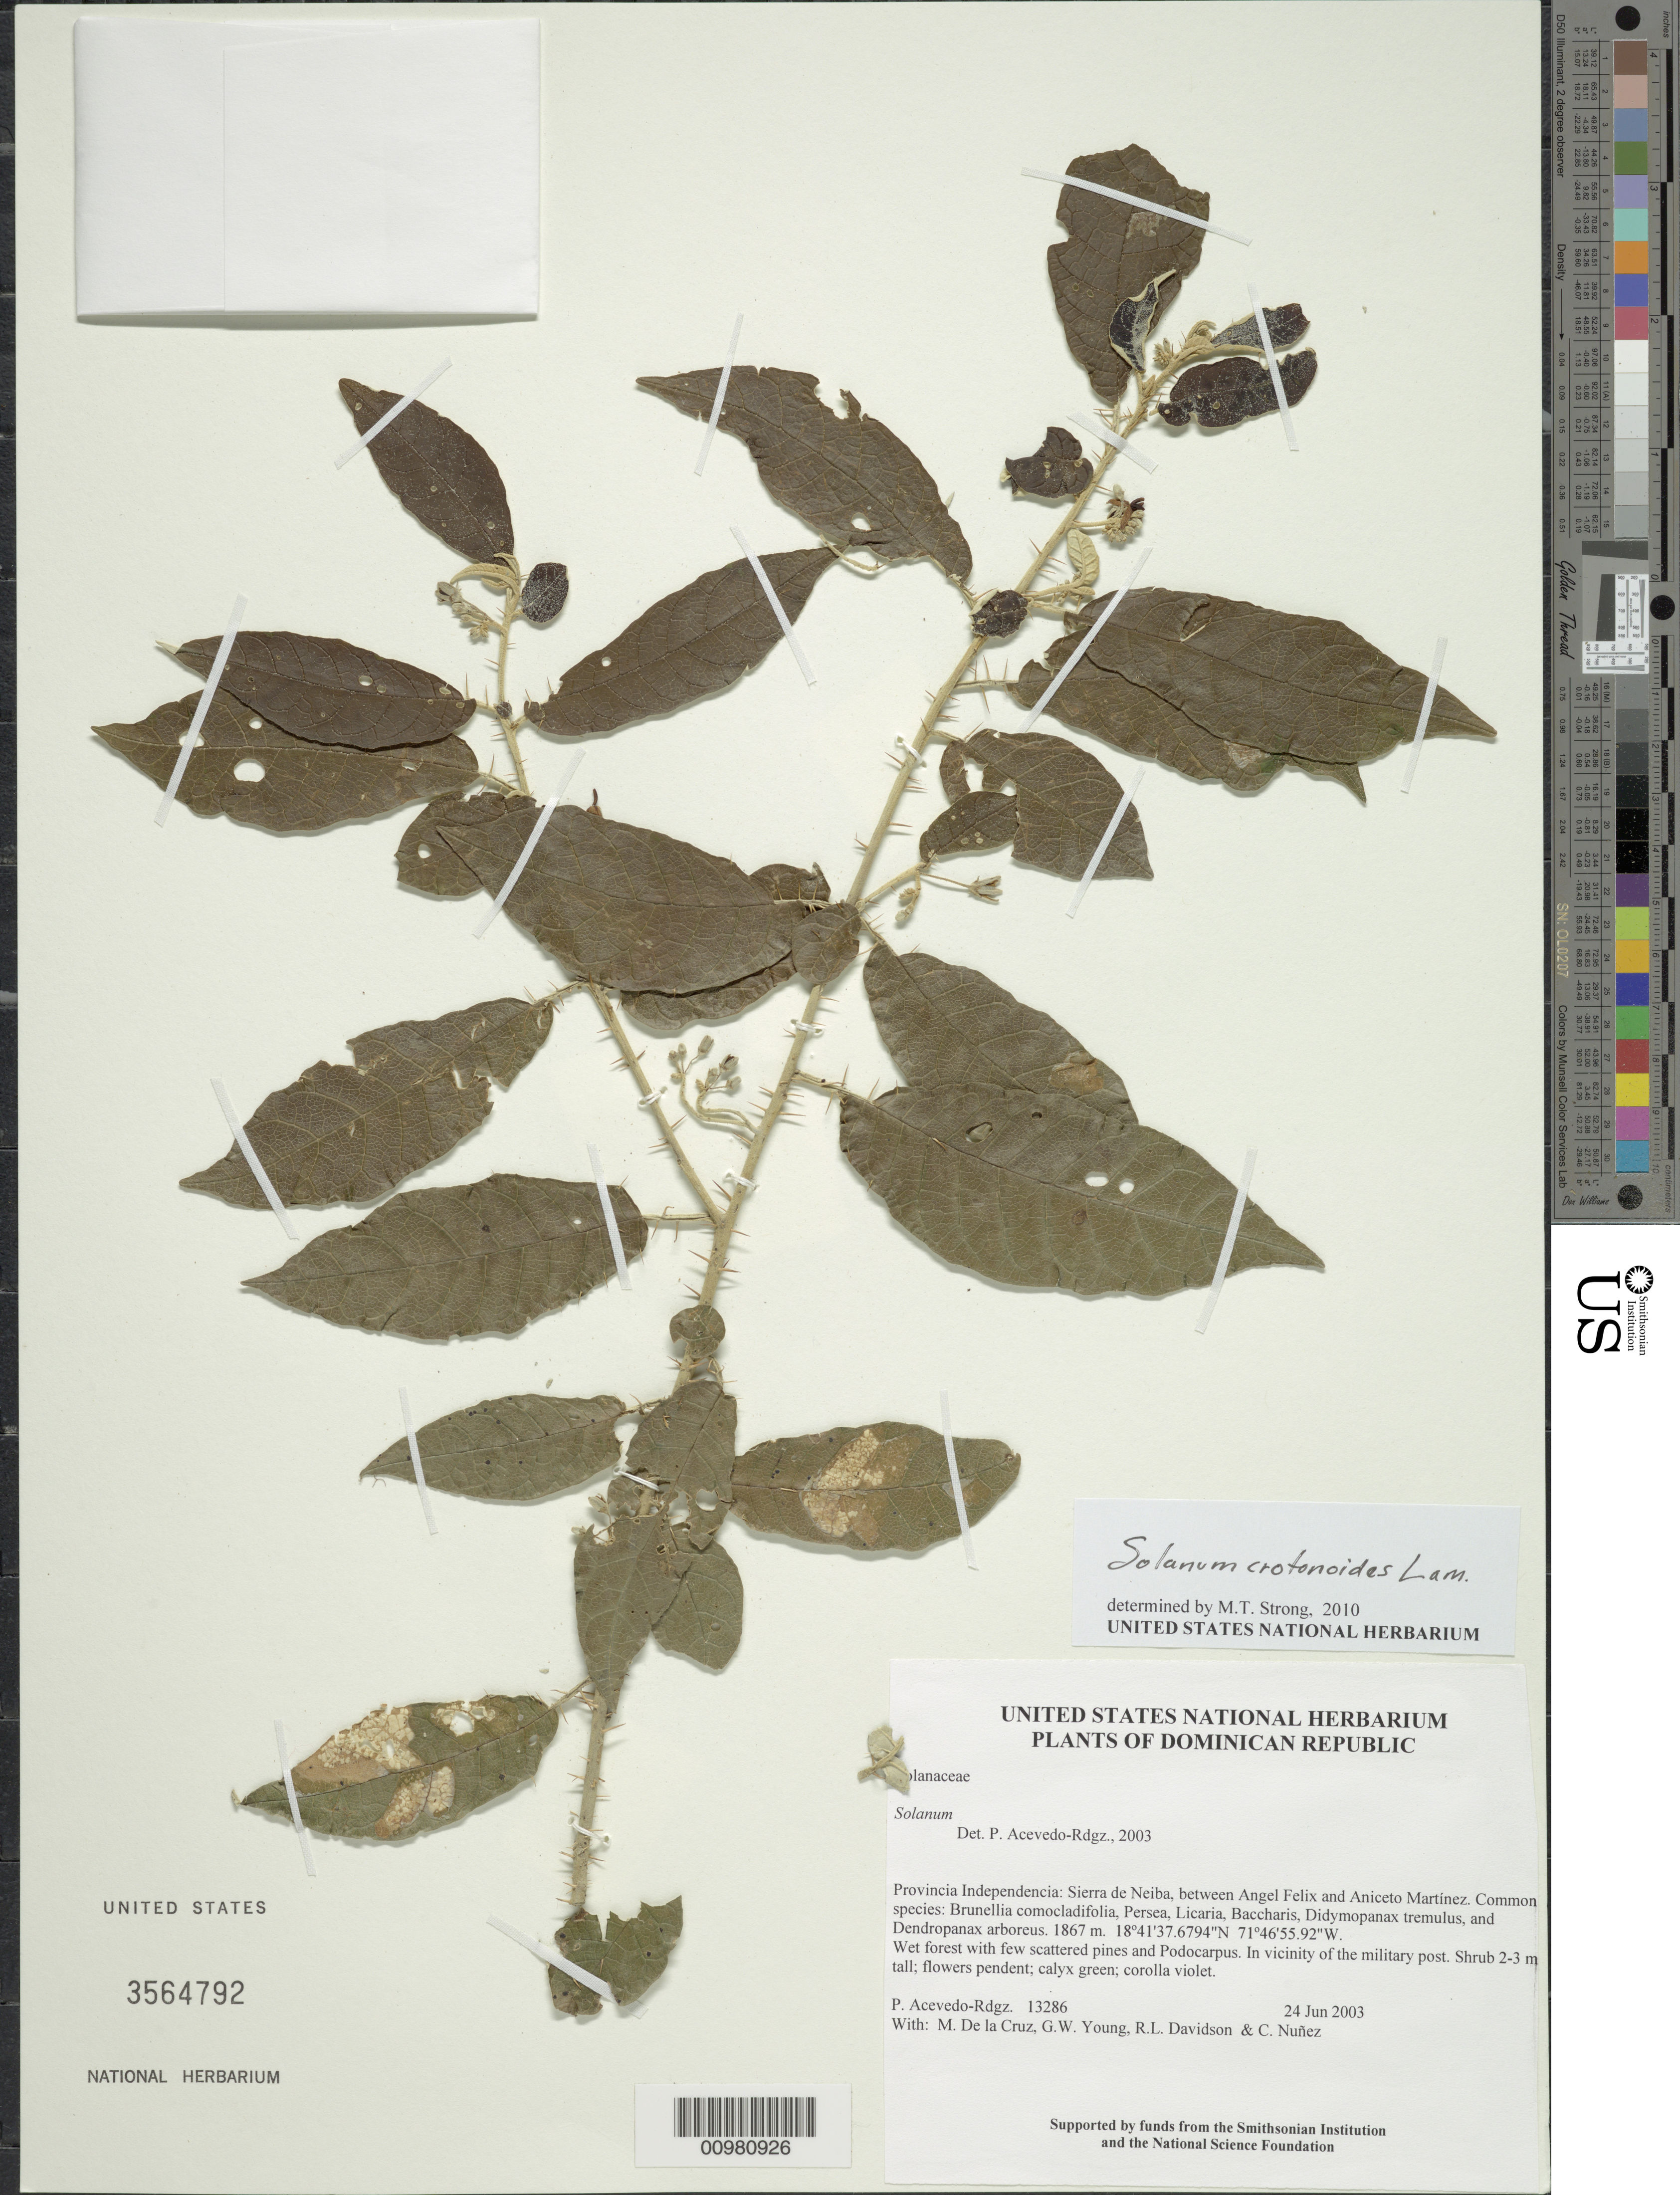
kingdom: Plantae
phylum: Tracheophyta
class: Magnoliopsida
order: Solanales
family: Solanaceae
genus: Solanum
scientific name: Solanum crotonoides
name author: Lam.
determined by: Strong, M. T., (US), Smithsonian Institution - National Museum of Natural History (UNITED STATES)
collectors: P. Acevedo-Rodr., M. de la Cruz, J. Rawlins, G. Young, R. Davidson & C. Nunez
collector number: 13286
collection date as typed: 24 Jun 2003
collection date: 2003-06-24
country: Dominican Republic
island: Hispaniola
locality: Provincia Independencia: Sierra de Neiba, between Angel Felix and Aniceto Martínez. Common species: Brunellia comocladifolia, Persea, Licaria, Baccharis, Didymopanax tremulus, and Dendropanax arboreus.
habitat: Wet forest with few scattered pines and Podocarpus. In vicinity of the military post.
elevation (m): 1867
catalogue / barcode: US 3564792